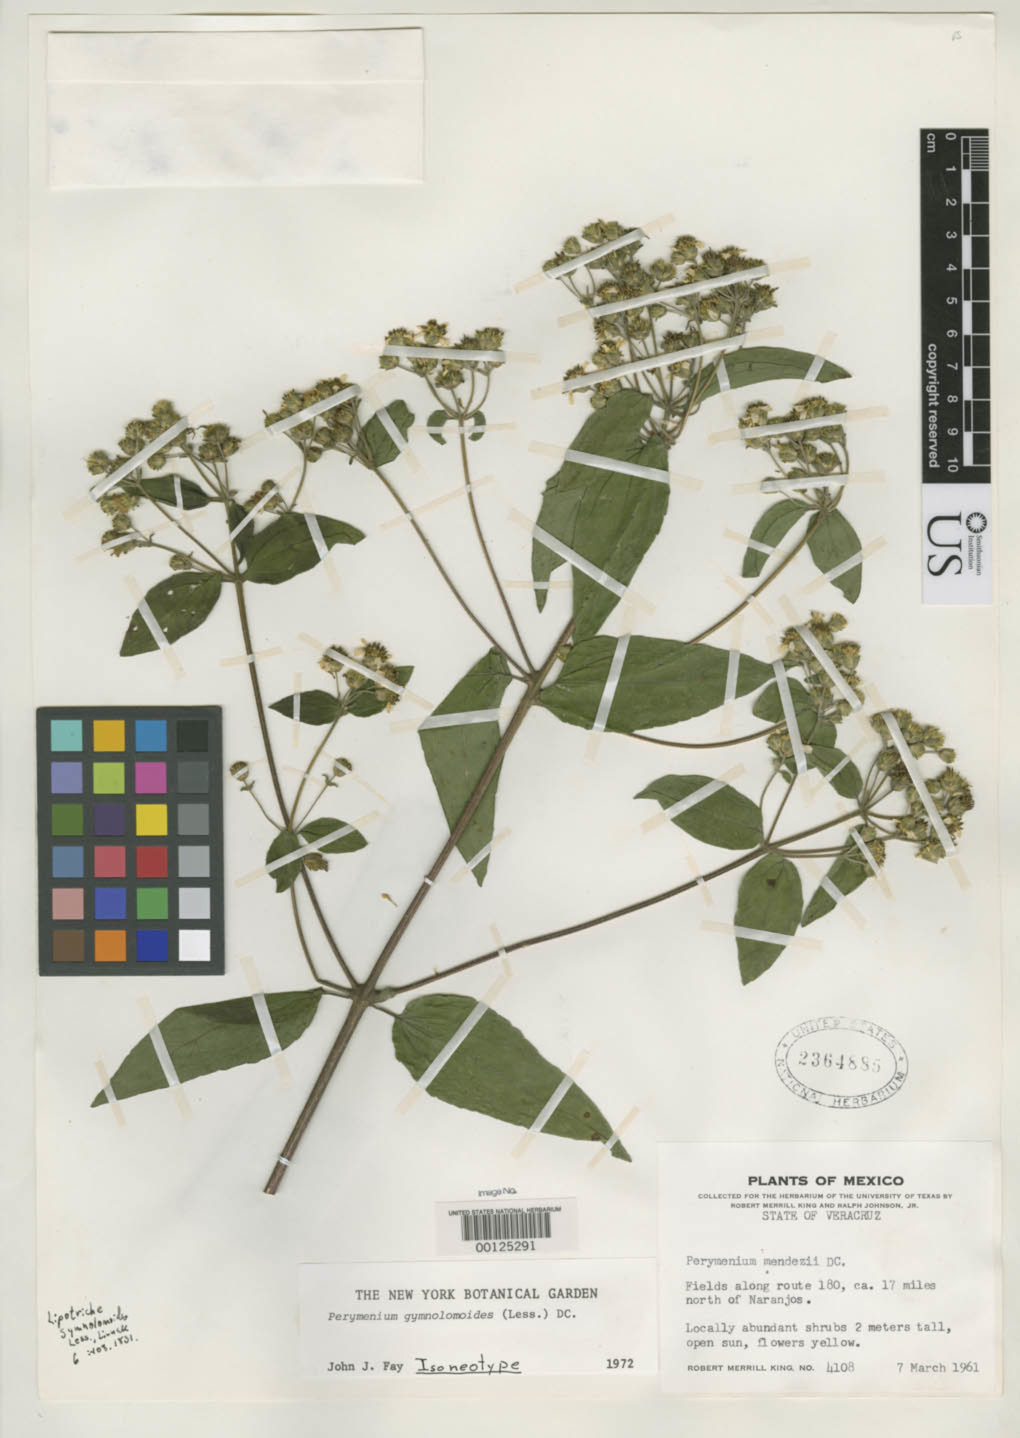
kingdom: Plantae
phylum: Tracheophyta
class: Magnoliopsida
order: Asterales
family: Asteraceae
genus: Lipotriche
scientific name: Lipotriche gymnolomoides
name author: Less.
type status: Isoneotype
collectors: R. M. King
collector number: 4108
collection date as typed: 07 Mar 1961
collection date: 1961-03-07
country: Mexico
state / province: Veracruz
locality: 17 mi N of Narajos along Route 180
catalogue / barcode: US 2364885